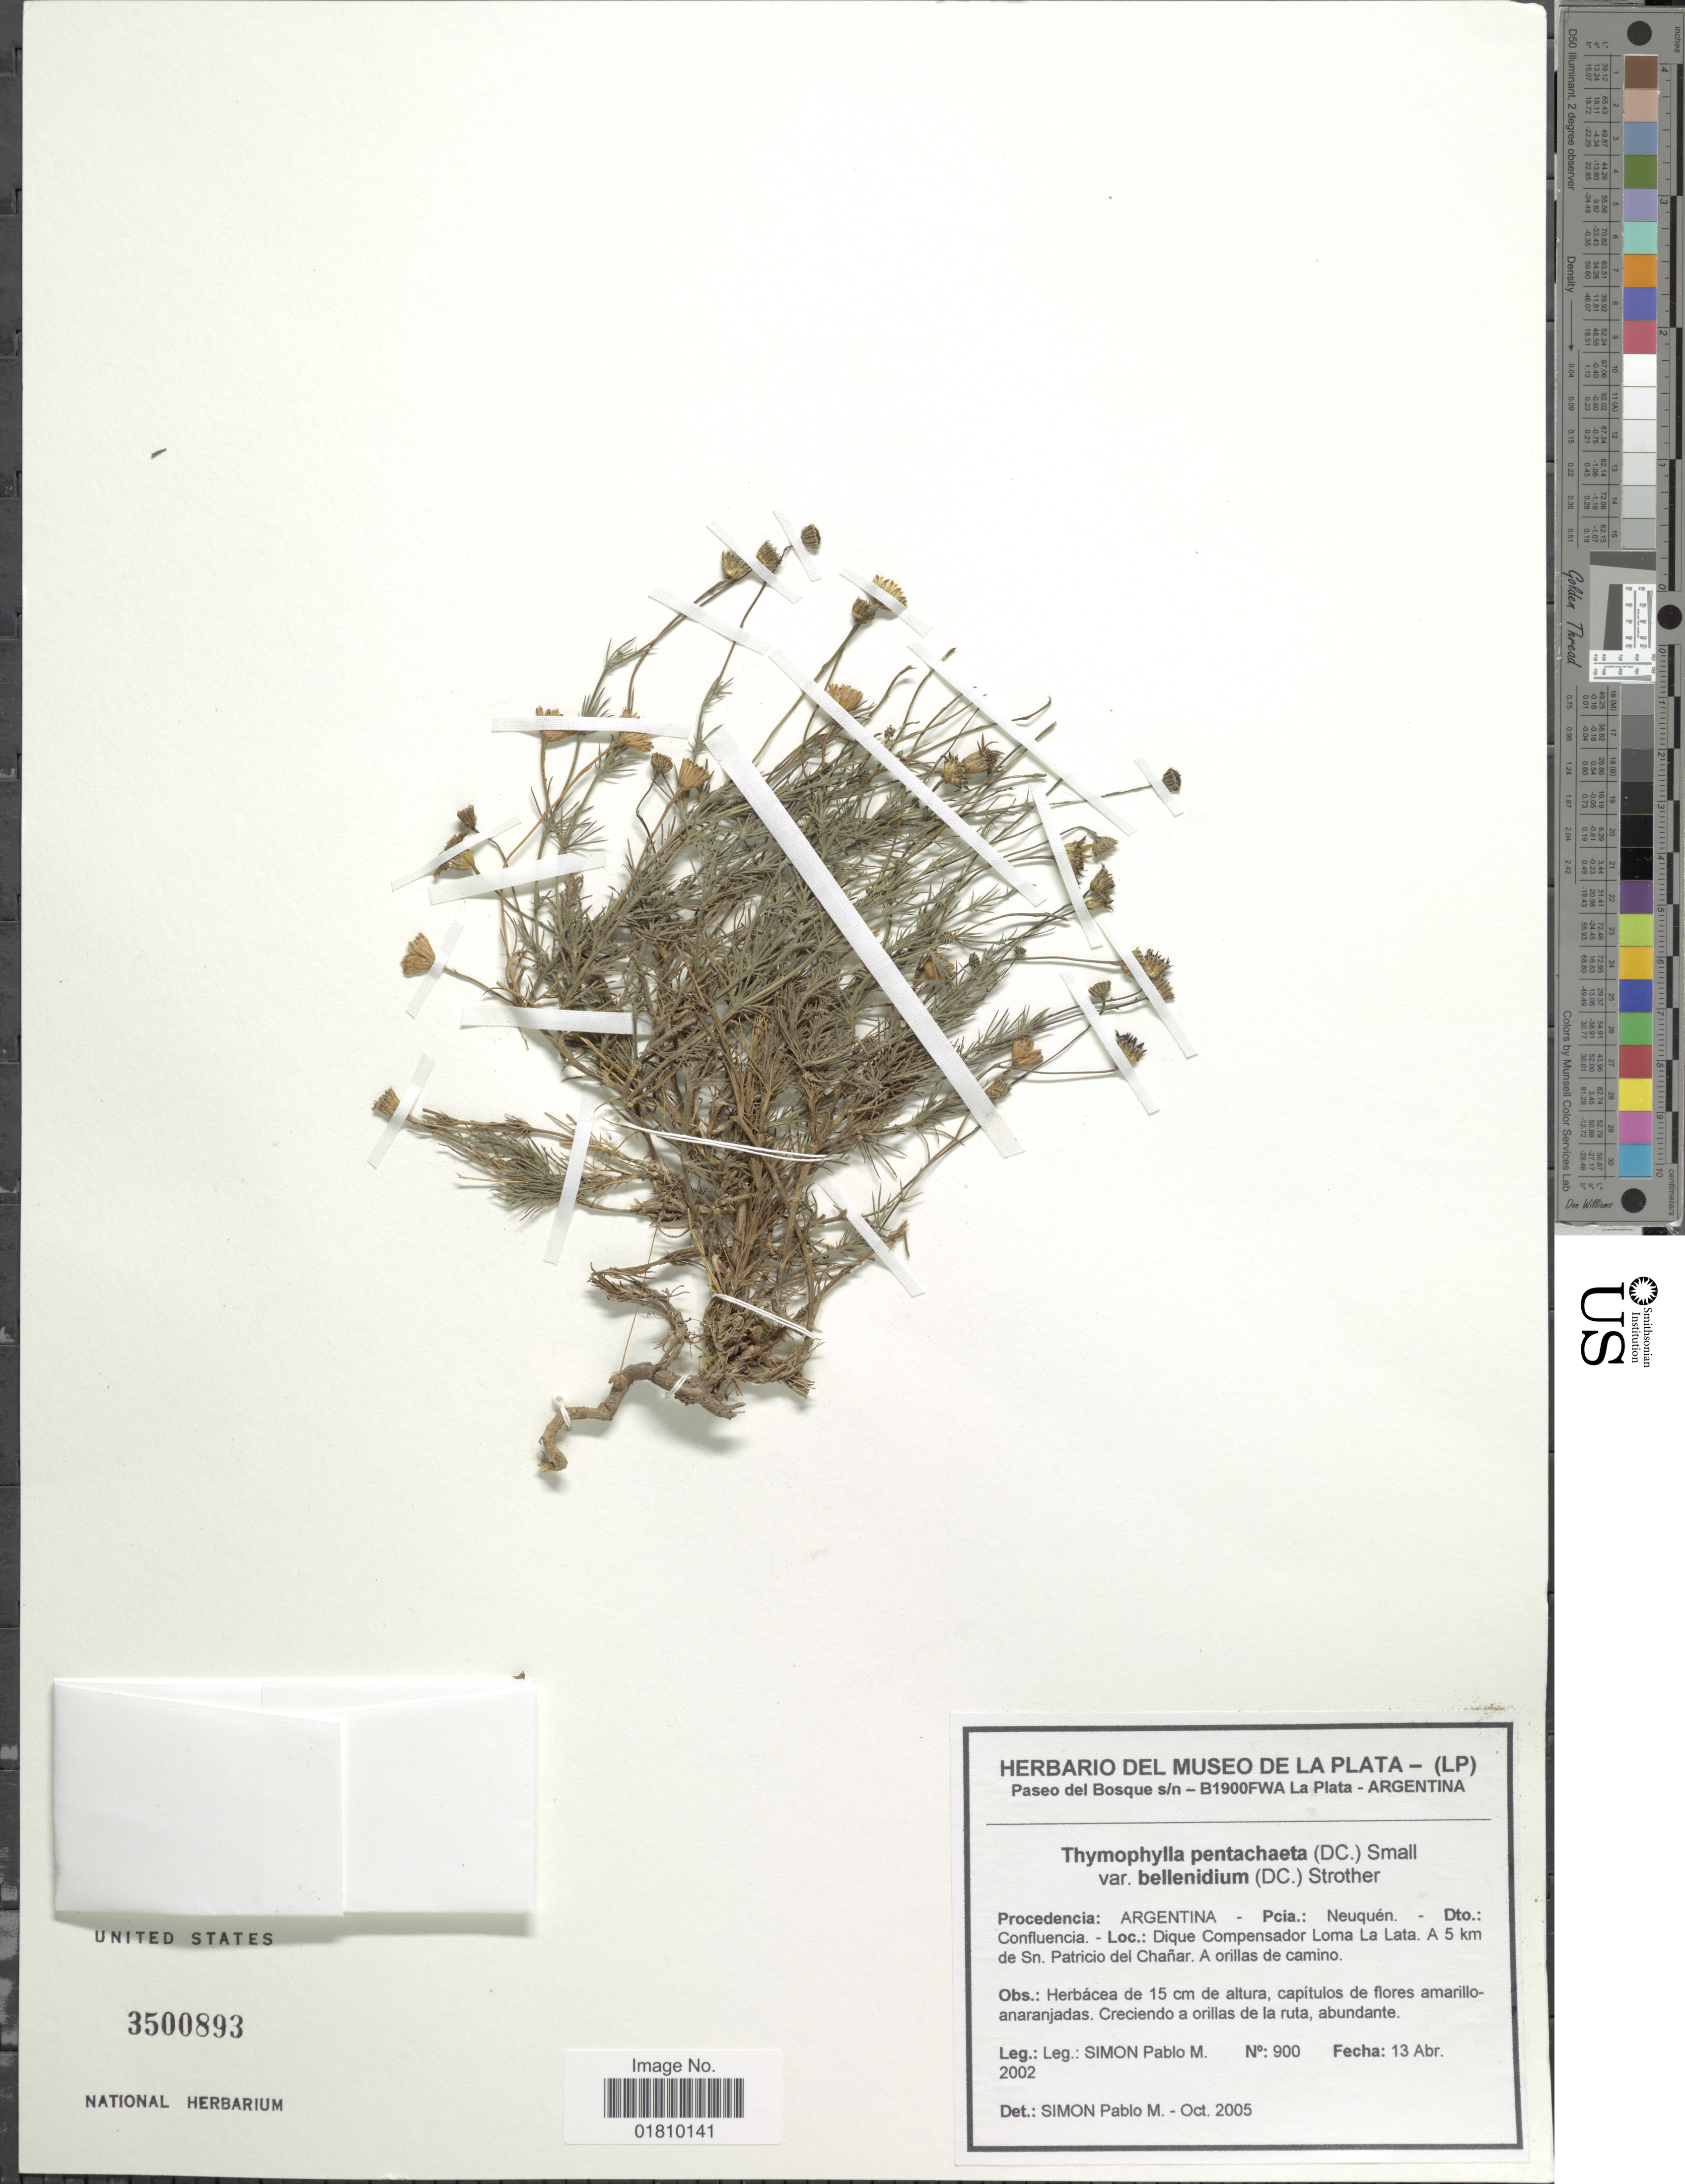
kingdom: Plantae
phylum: Tracheophyta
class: Magnoliopsida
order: Asterales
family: Asteraceae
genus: Thymophylla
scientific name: Thymophylla pentachaeta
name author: (DC.) Small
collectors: P. M. Simón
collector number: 900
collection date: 2002-04-13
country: Argentina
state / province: Neuquen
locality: Precdencia: Argentina, Dto.: Confluencia, Dique Compensador Loma La Lata A 5 km de Sn. Patricio del Chañar, a orillas de camino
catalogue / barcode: US 3500893